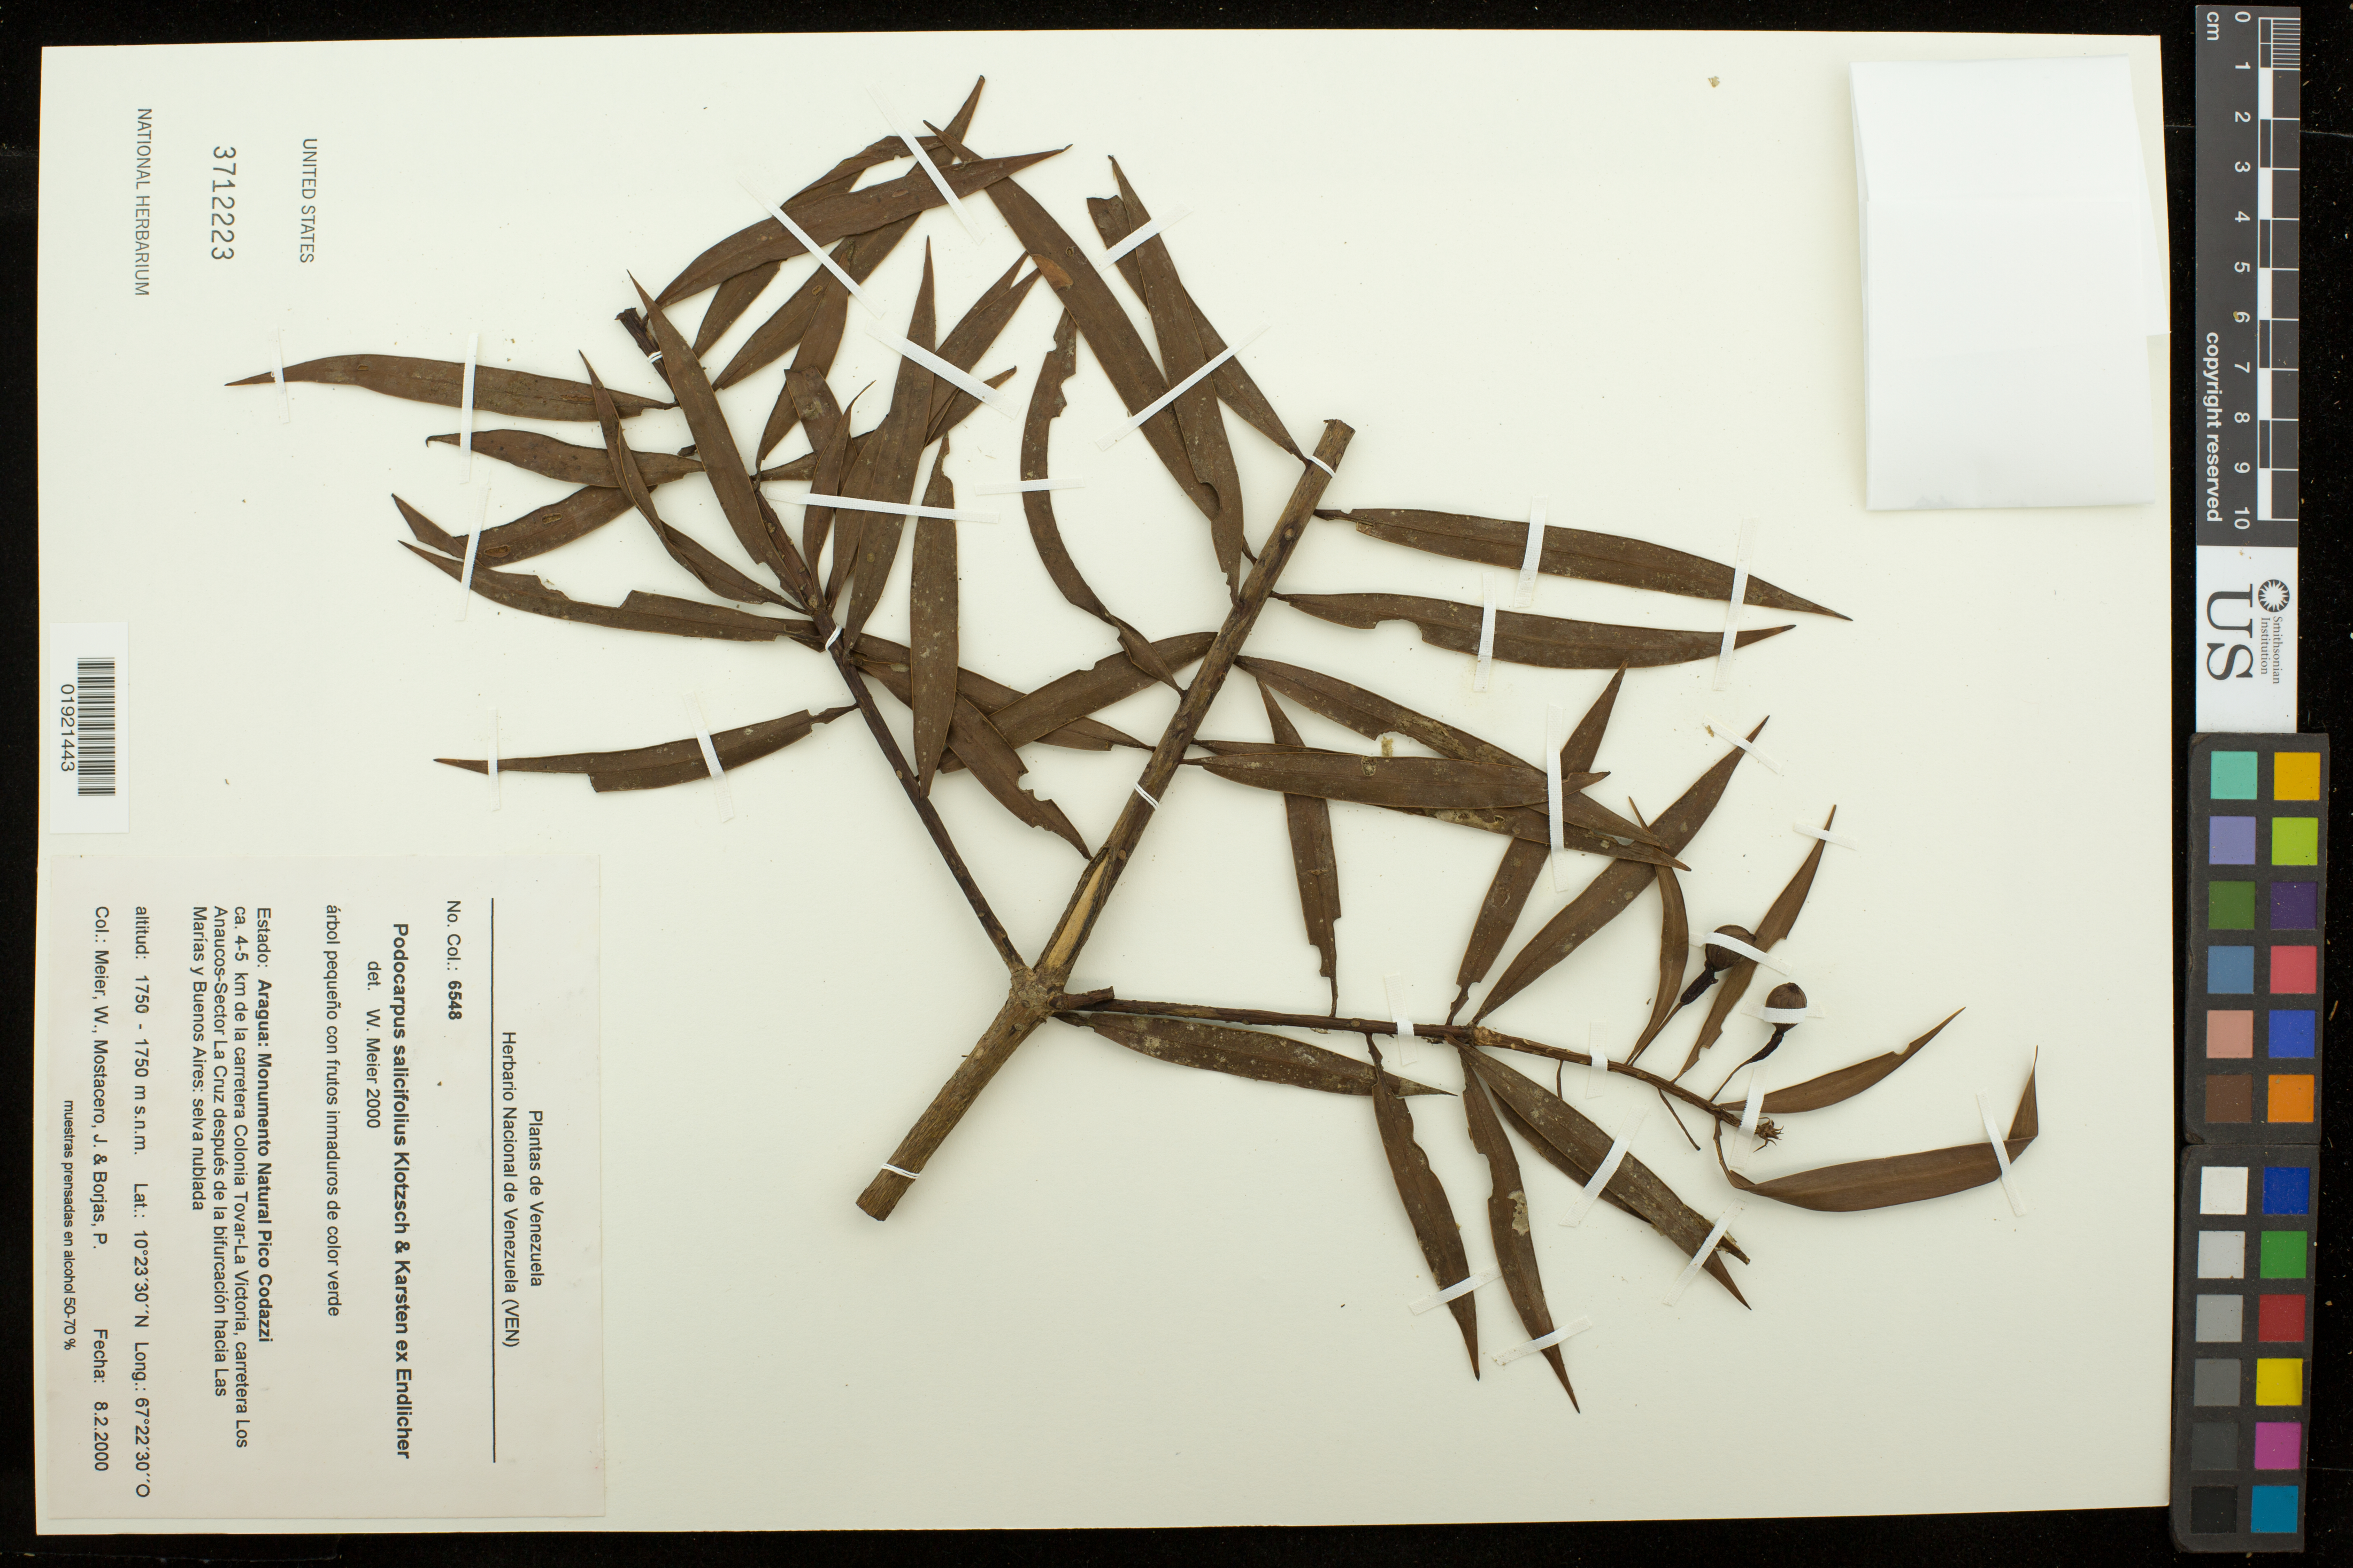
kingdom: Plantae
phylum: Tracheophyta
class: Pinopsida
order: Pinales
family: Podocarpaceae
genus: Podocarpus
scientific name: Podocarpus salicifolius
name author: Klotzsch & H. Karst. ex Endl.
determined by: Meier, Winfried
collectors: W. Meier, J. Mostacero & P. Borjas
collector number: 6548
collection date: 2000-02-08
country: Venezuela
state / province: Aragua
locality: Monumento Natural Pico Codazzi. ca. 4-5 km de la carretera Colonia Tovar-La Victoria, carretera Los Anaucos-Sector La Cruz despues de la bifurcacion hacia Las Marias y Buenos Aires.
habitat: Selva nublada.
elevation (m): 1750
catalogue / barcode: US 3712223